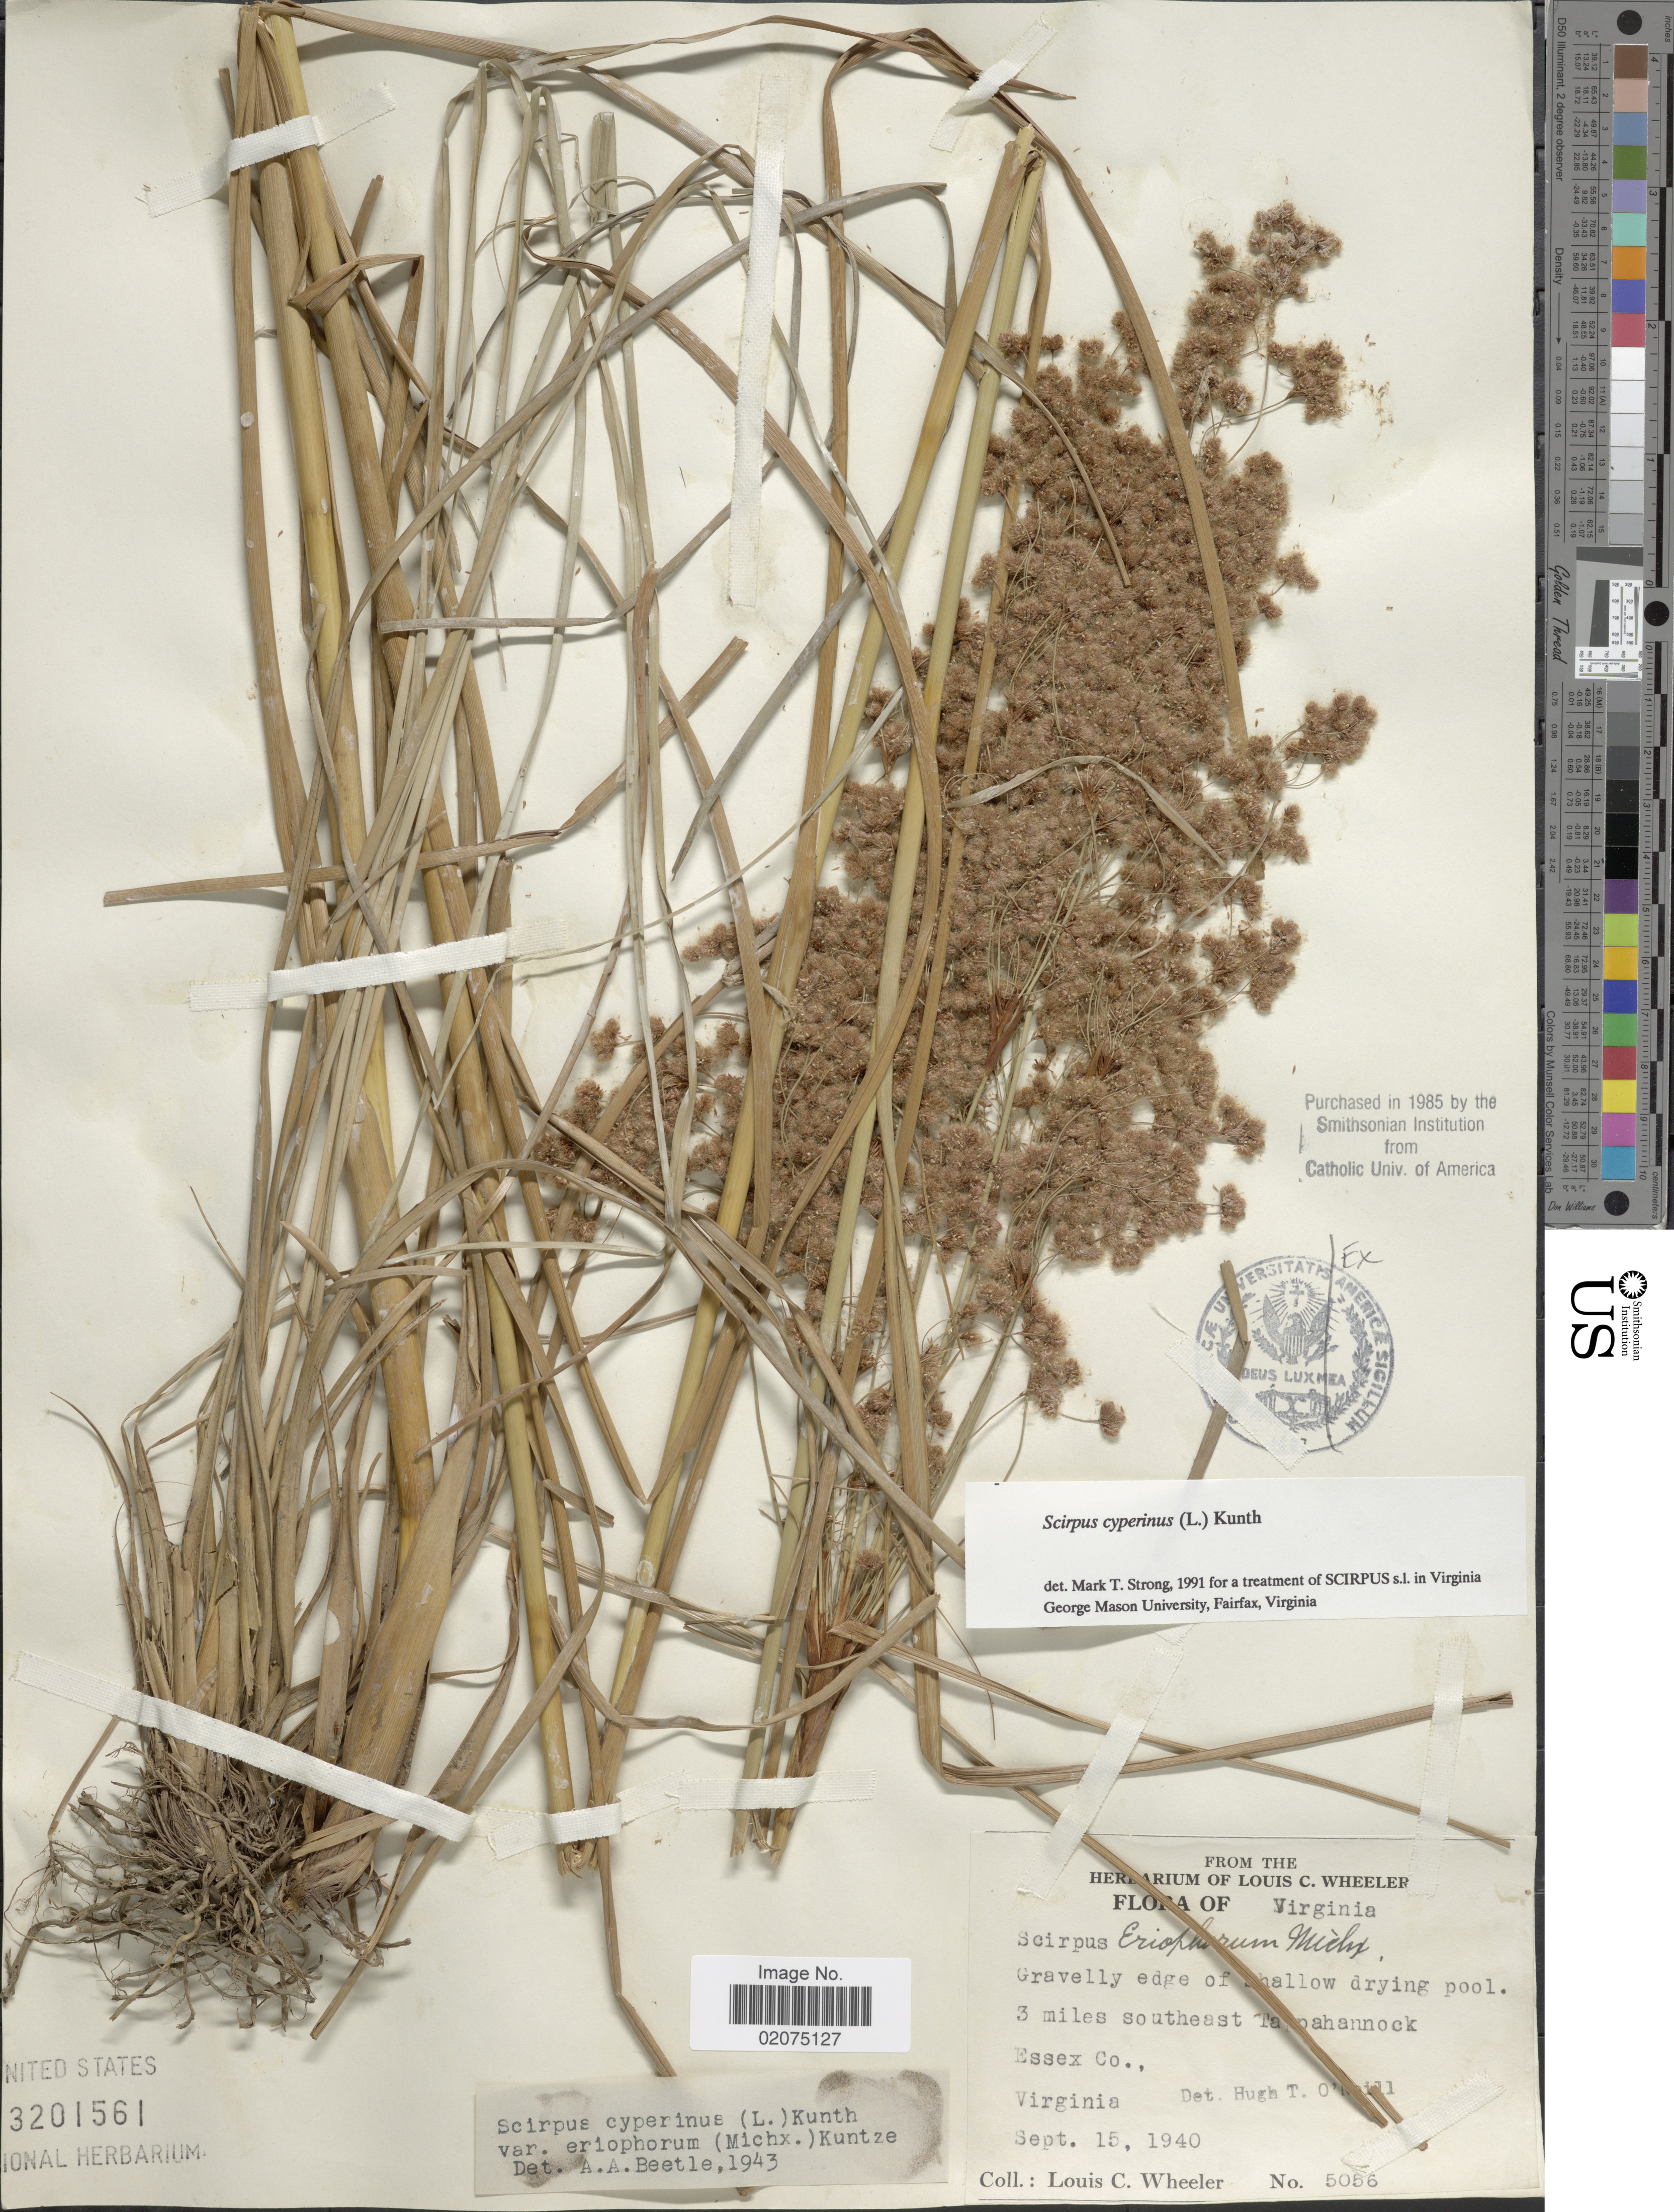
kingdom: Plantae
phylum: Tracheophyta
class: Liliopsida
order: Poales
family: Cyperaceae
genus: Scirpus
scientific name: Scirpus cyperinus (L.) Kunth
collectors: L. C. Wheeler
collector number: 5056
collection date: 1940-09-15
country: United States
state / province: Virginia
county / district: Essex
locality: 3 miles southeast Tappahannock, Essex Co.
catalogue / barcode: US 3201561